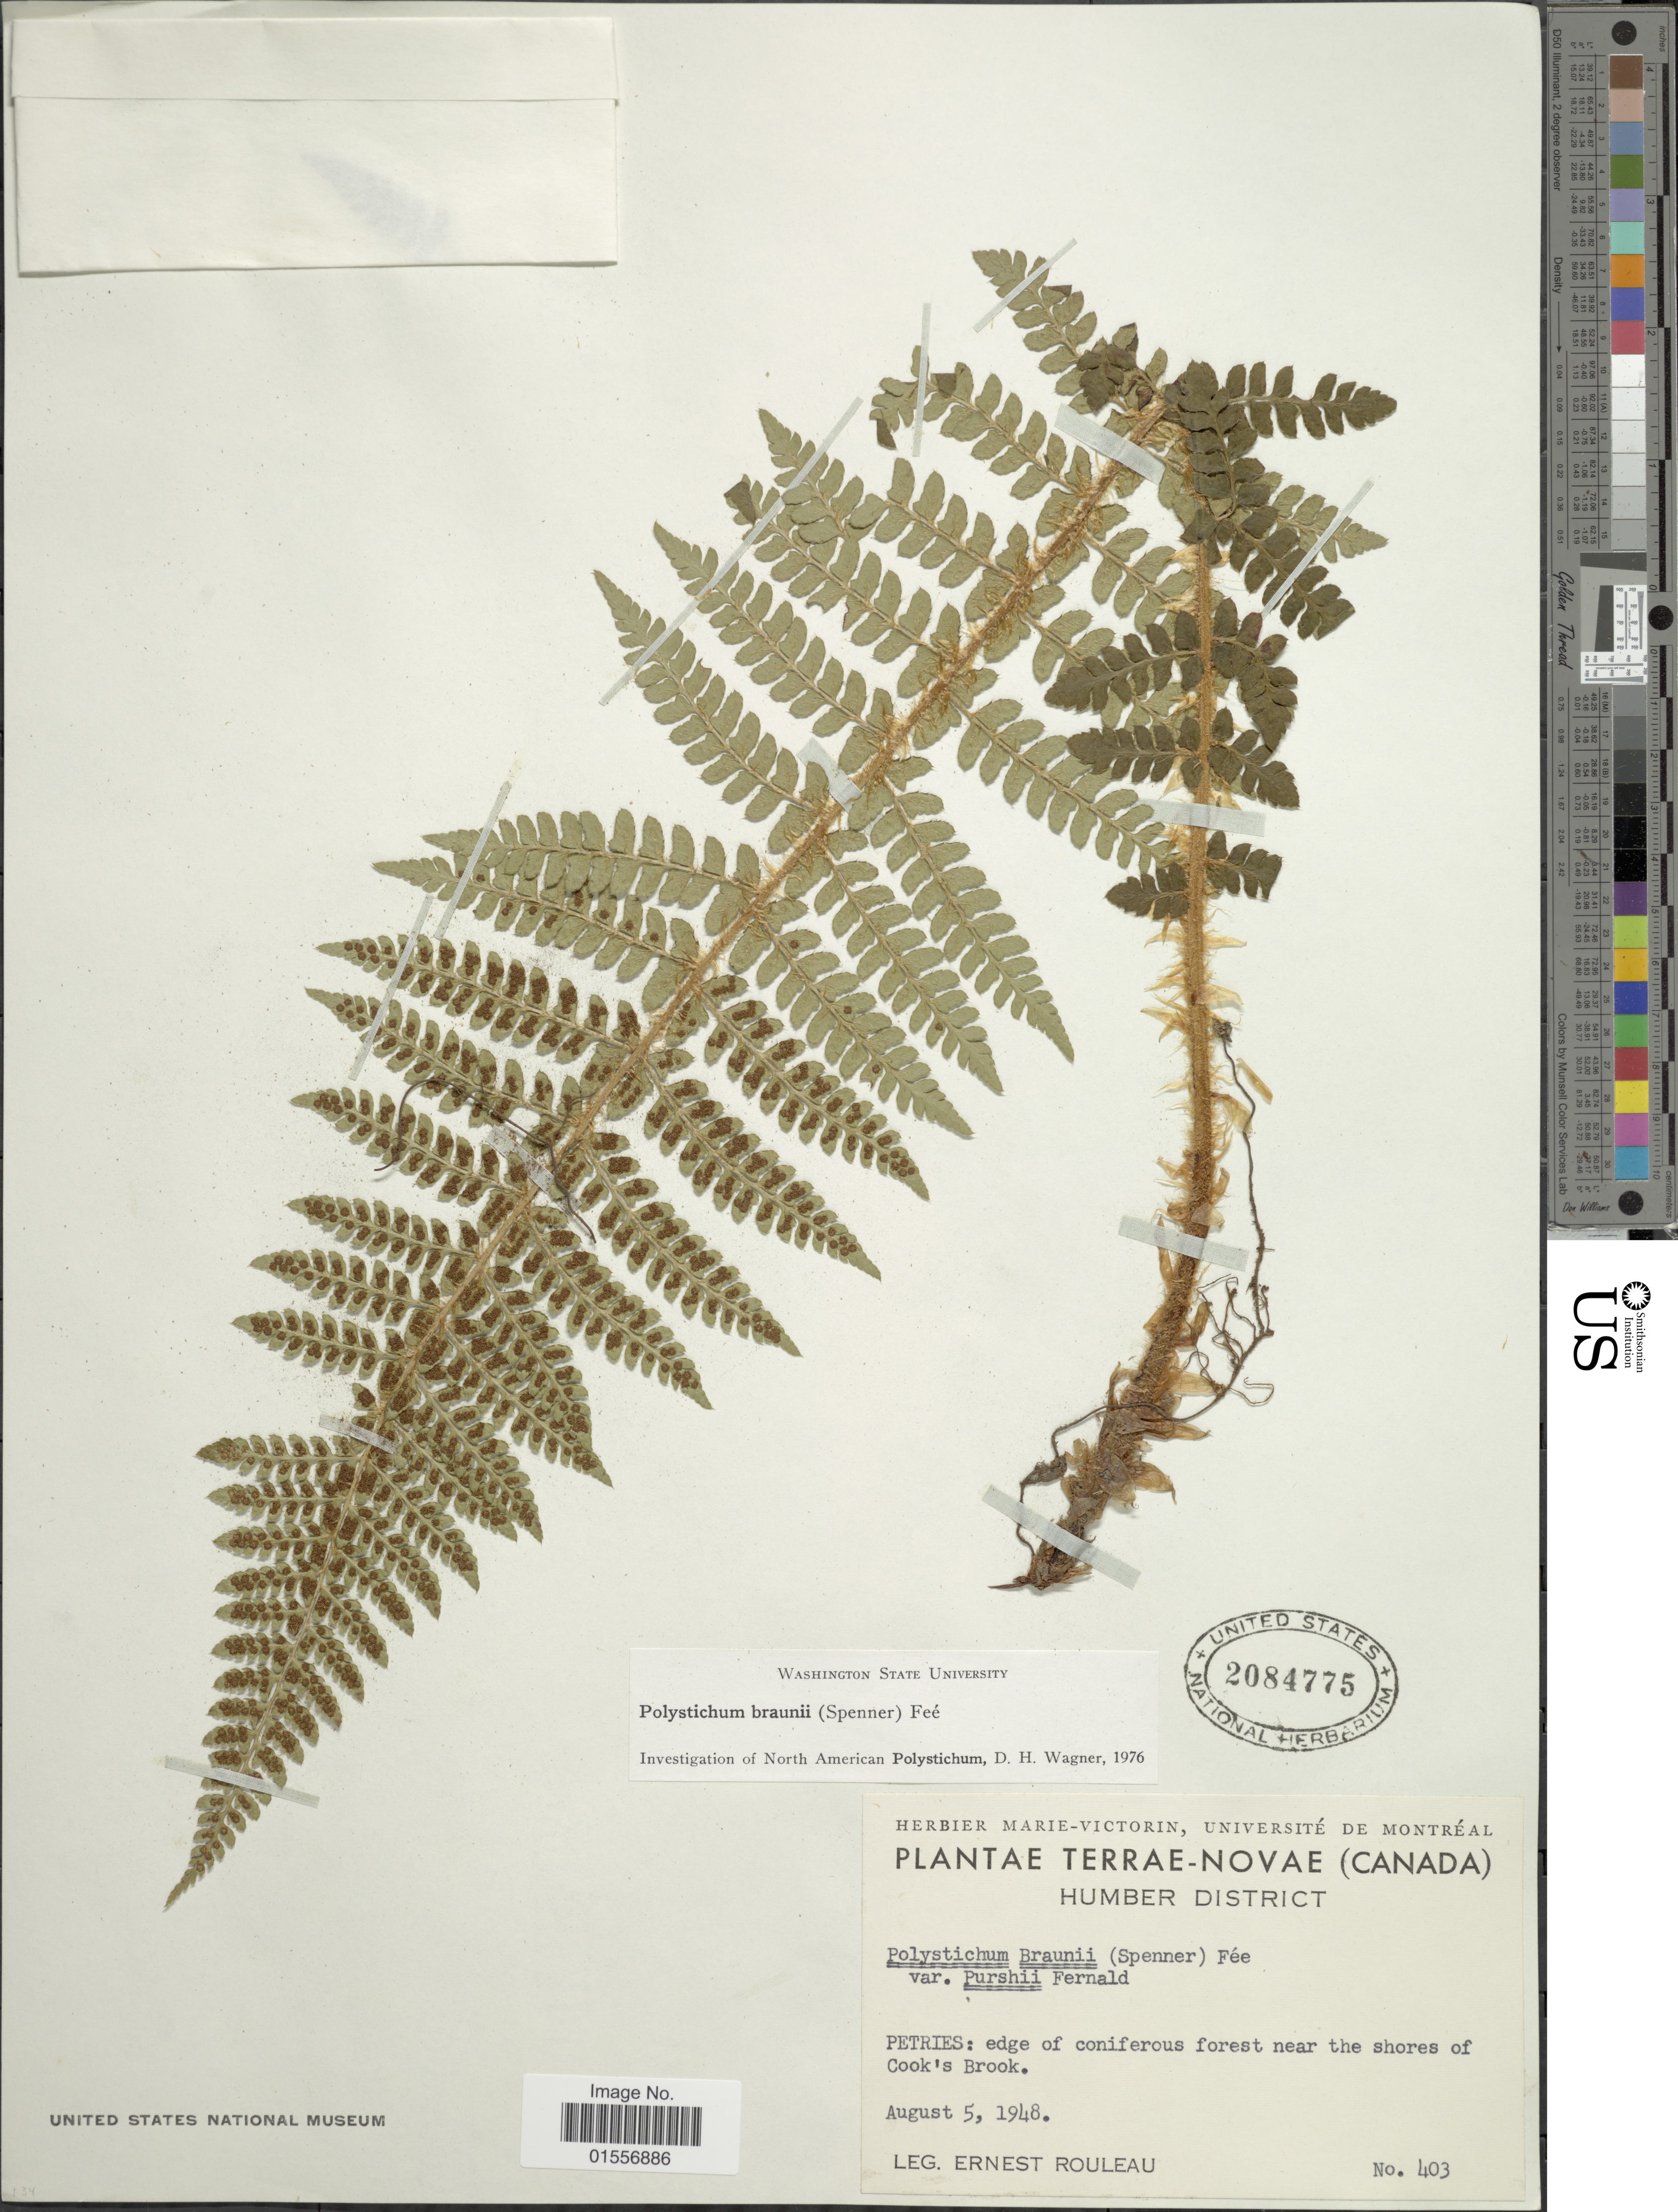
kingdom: Plantae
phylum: Tracheophyta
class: Polypodiopsida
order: Polypodiales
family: Dryopteridaceae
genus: Polystichum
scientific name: Polystichum braunii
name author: (Spenn.) Fée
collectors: J. Rouleau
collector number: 403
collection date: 1948-08-05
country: Canada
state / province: Newfoundland and Labrador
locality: Terrae-Novae, Humber District, Petries: edge of coniferous forest near the shores of Cook's Brook.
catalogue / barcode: US 2084775